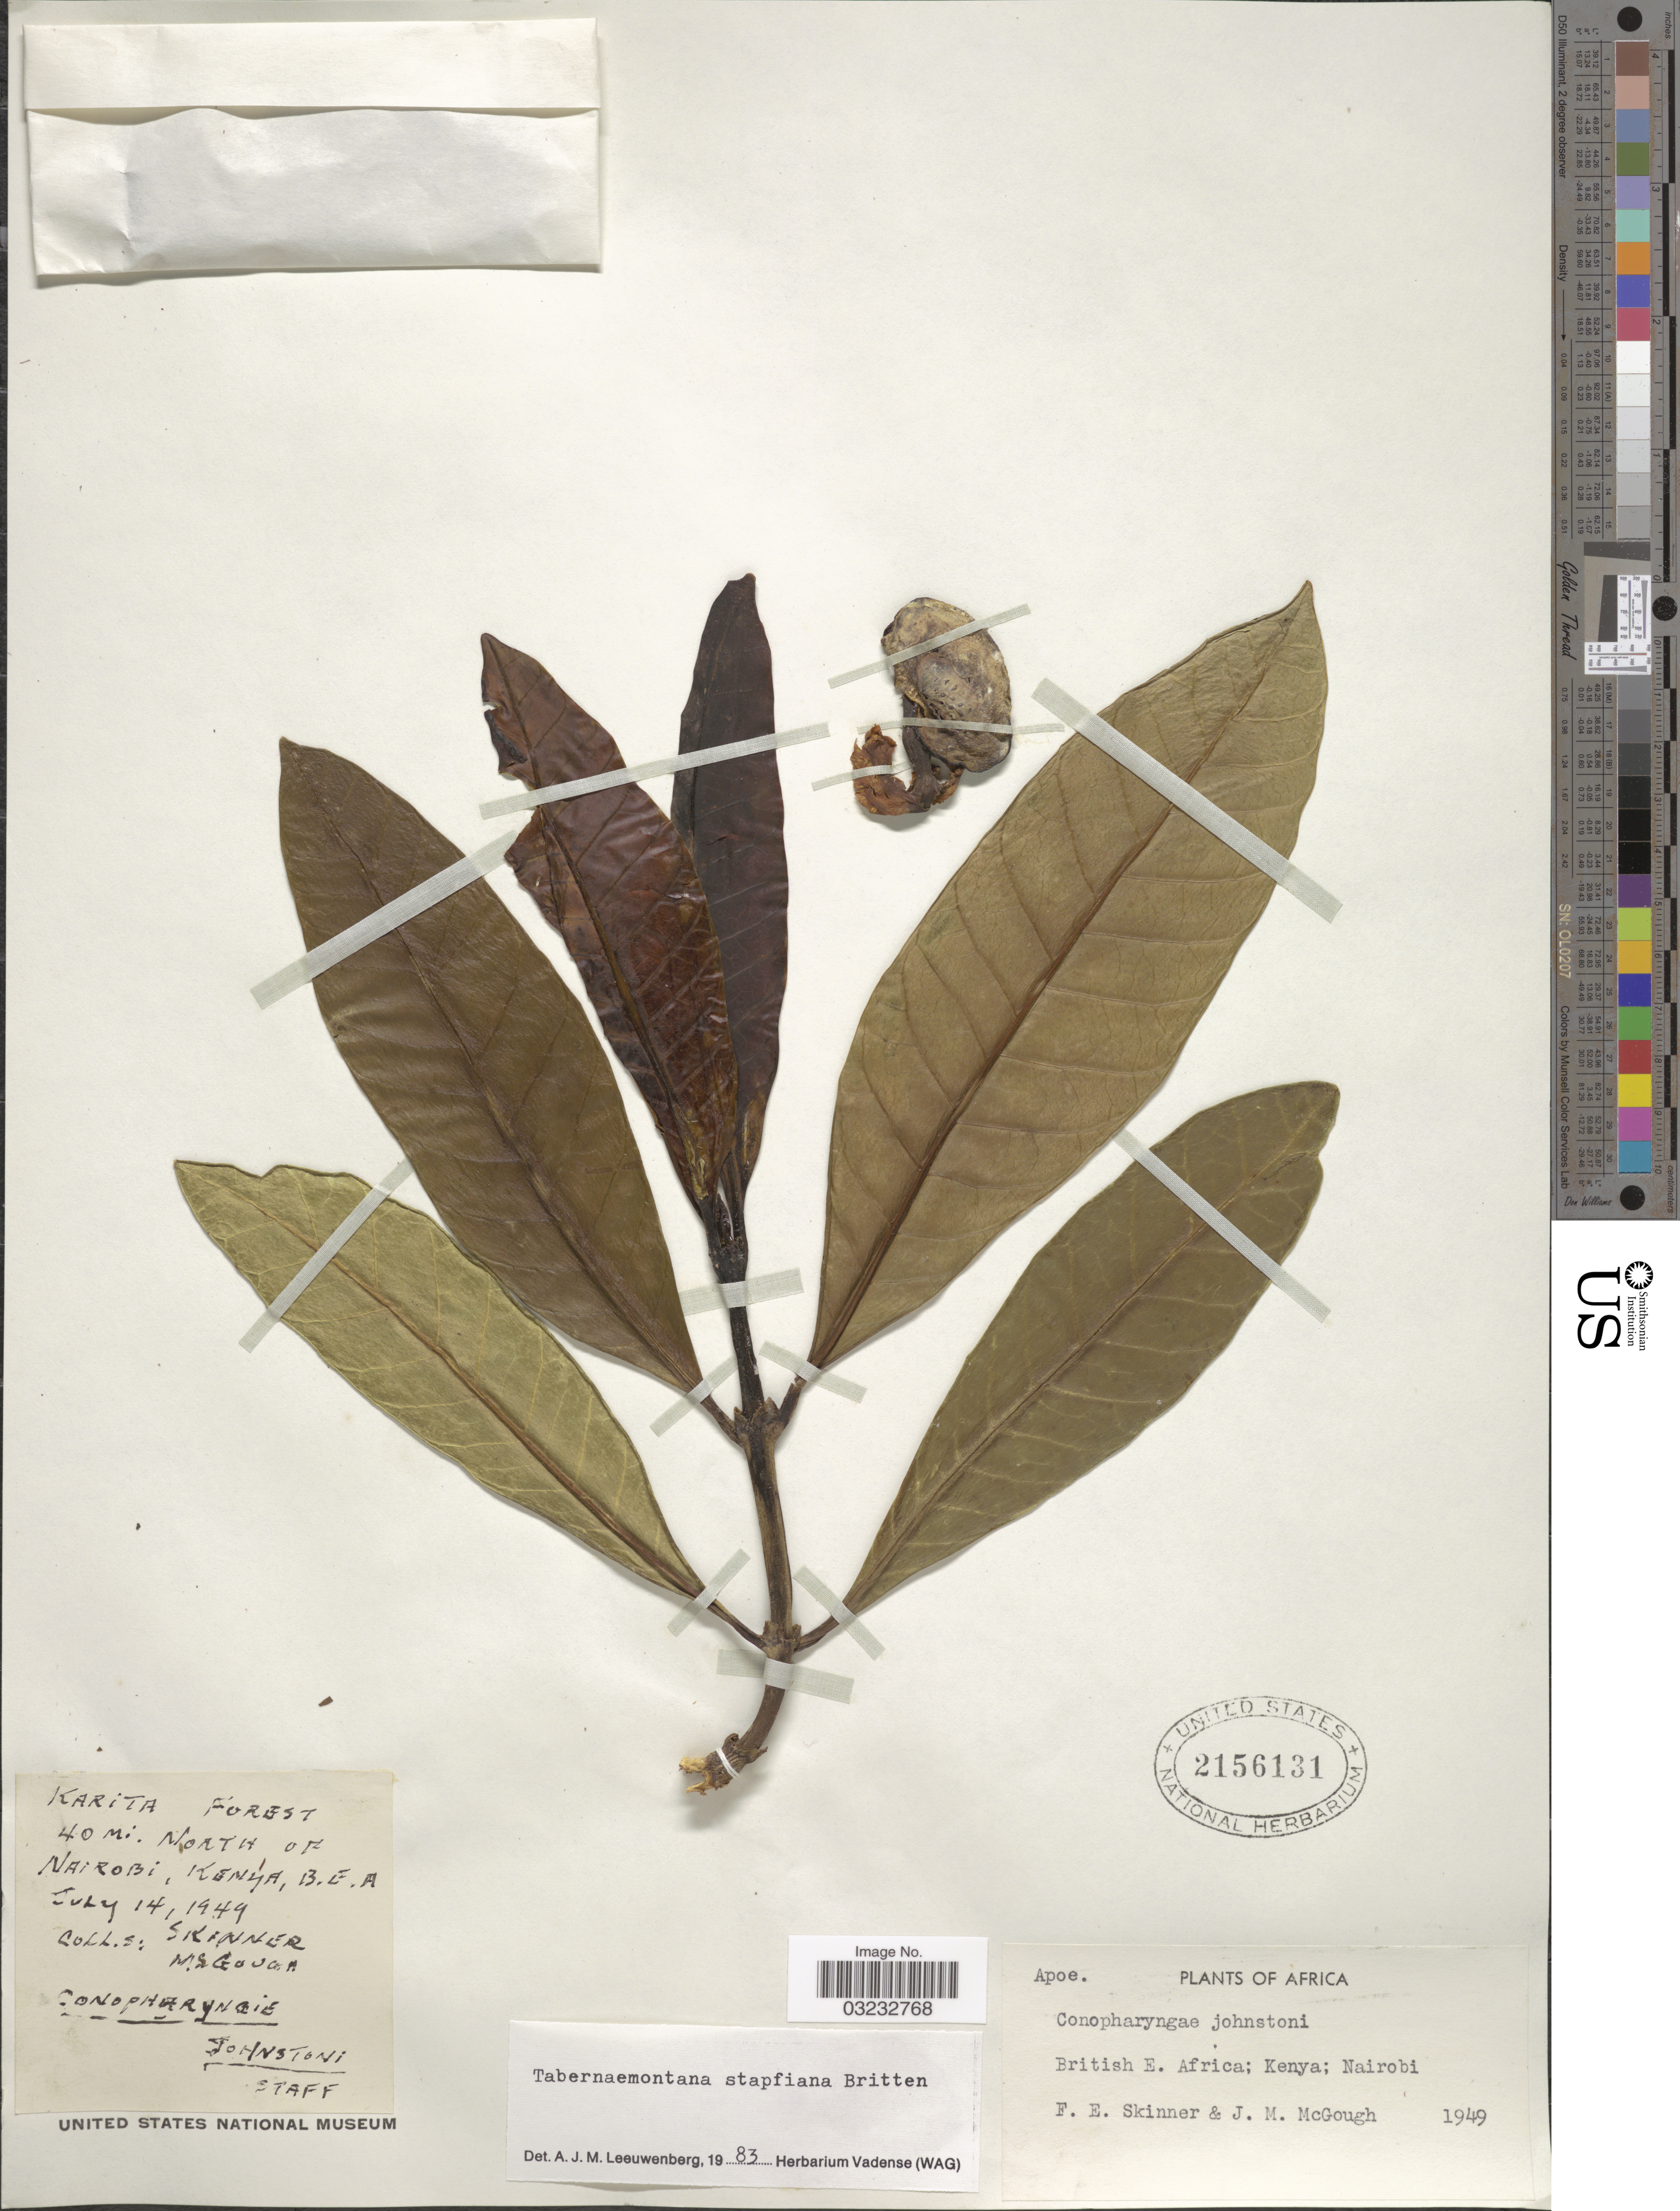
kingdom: Plantae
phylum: Tracheophyta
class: Magnoliopsida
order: Gentianales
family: Apocynaceae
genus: Tabernaemontana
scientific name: Tabernaemontana stapfiana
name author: Britten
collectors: F. Skinner & J. Mcgough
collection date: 1949-07-14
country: Kenya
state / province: Nairobi Area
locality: British E. Africa: Kenya; Nairobi. Karita Forest 40 mi. North of Nairobi.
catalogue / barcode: US 2156131